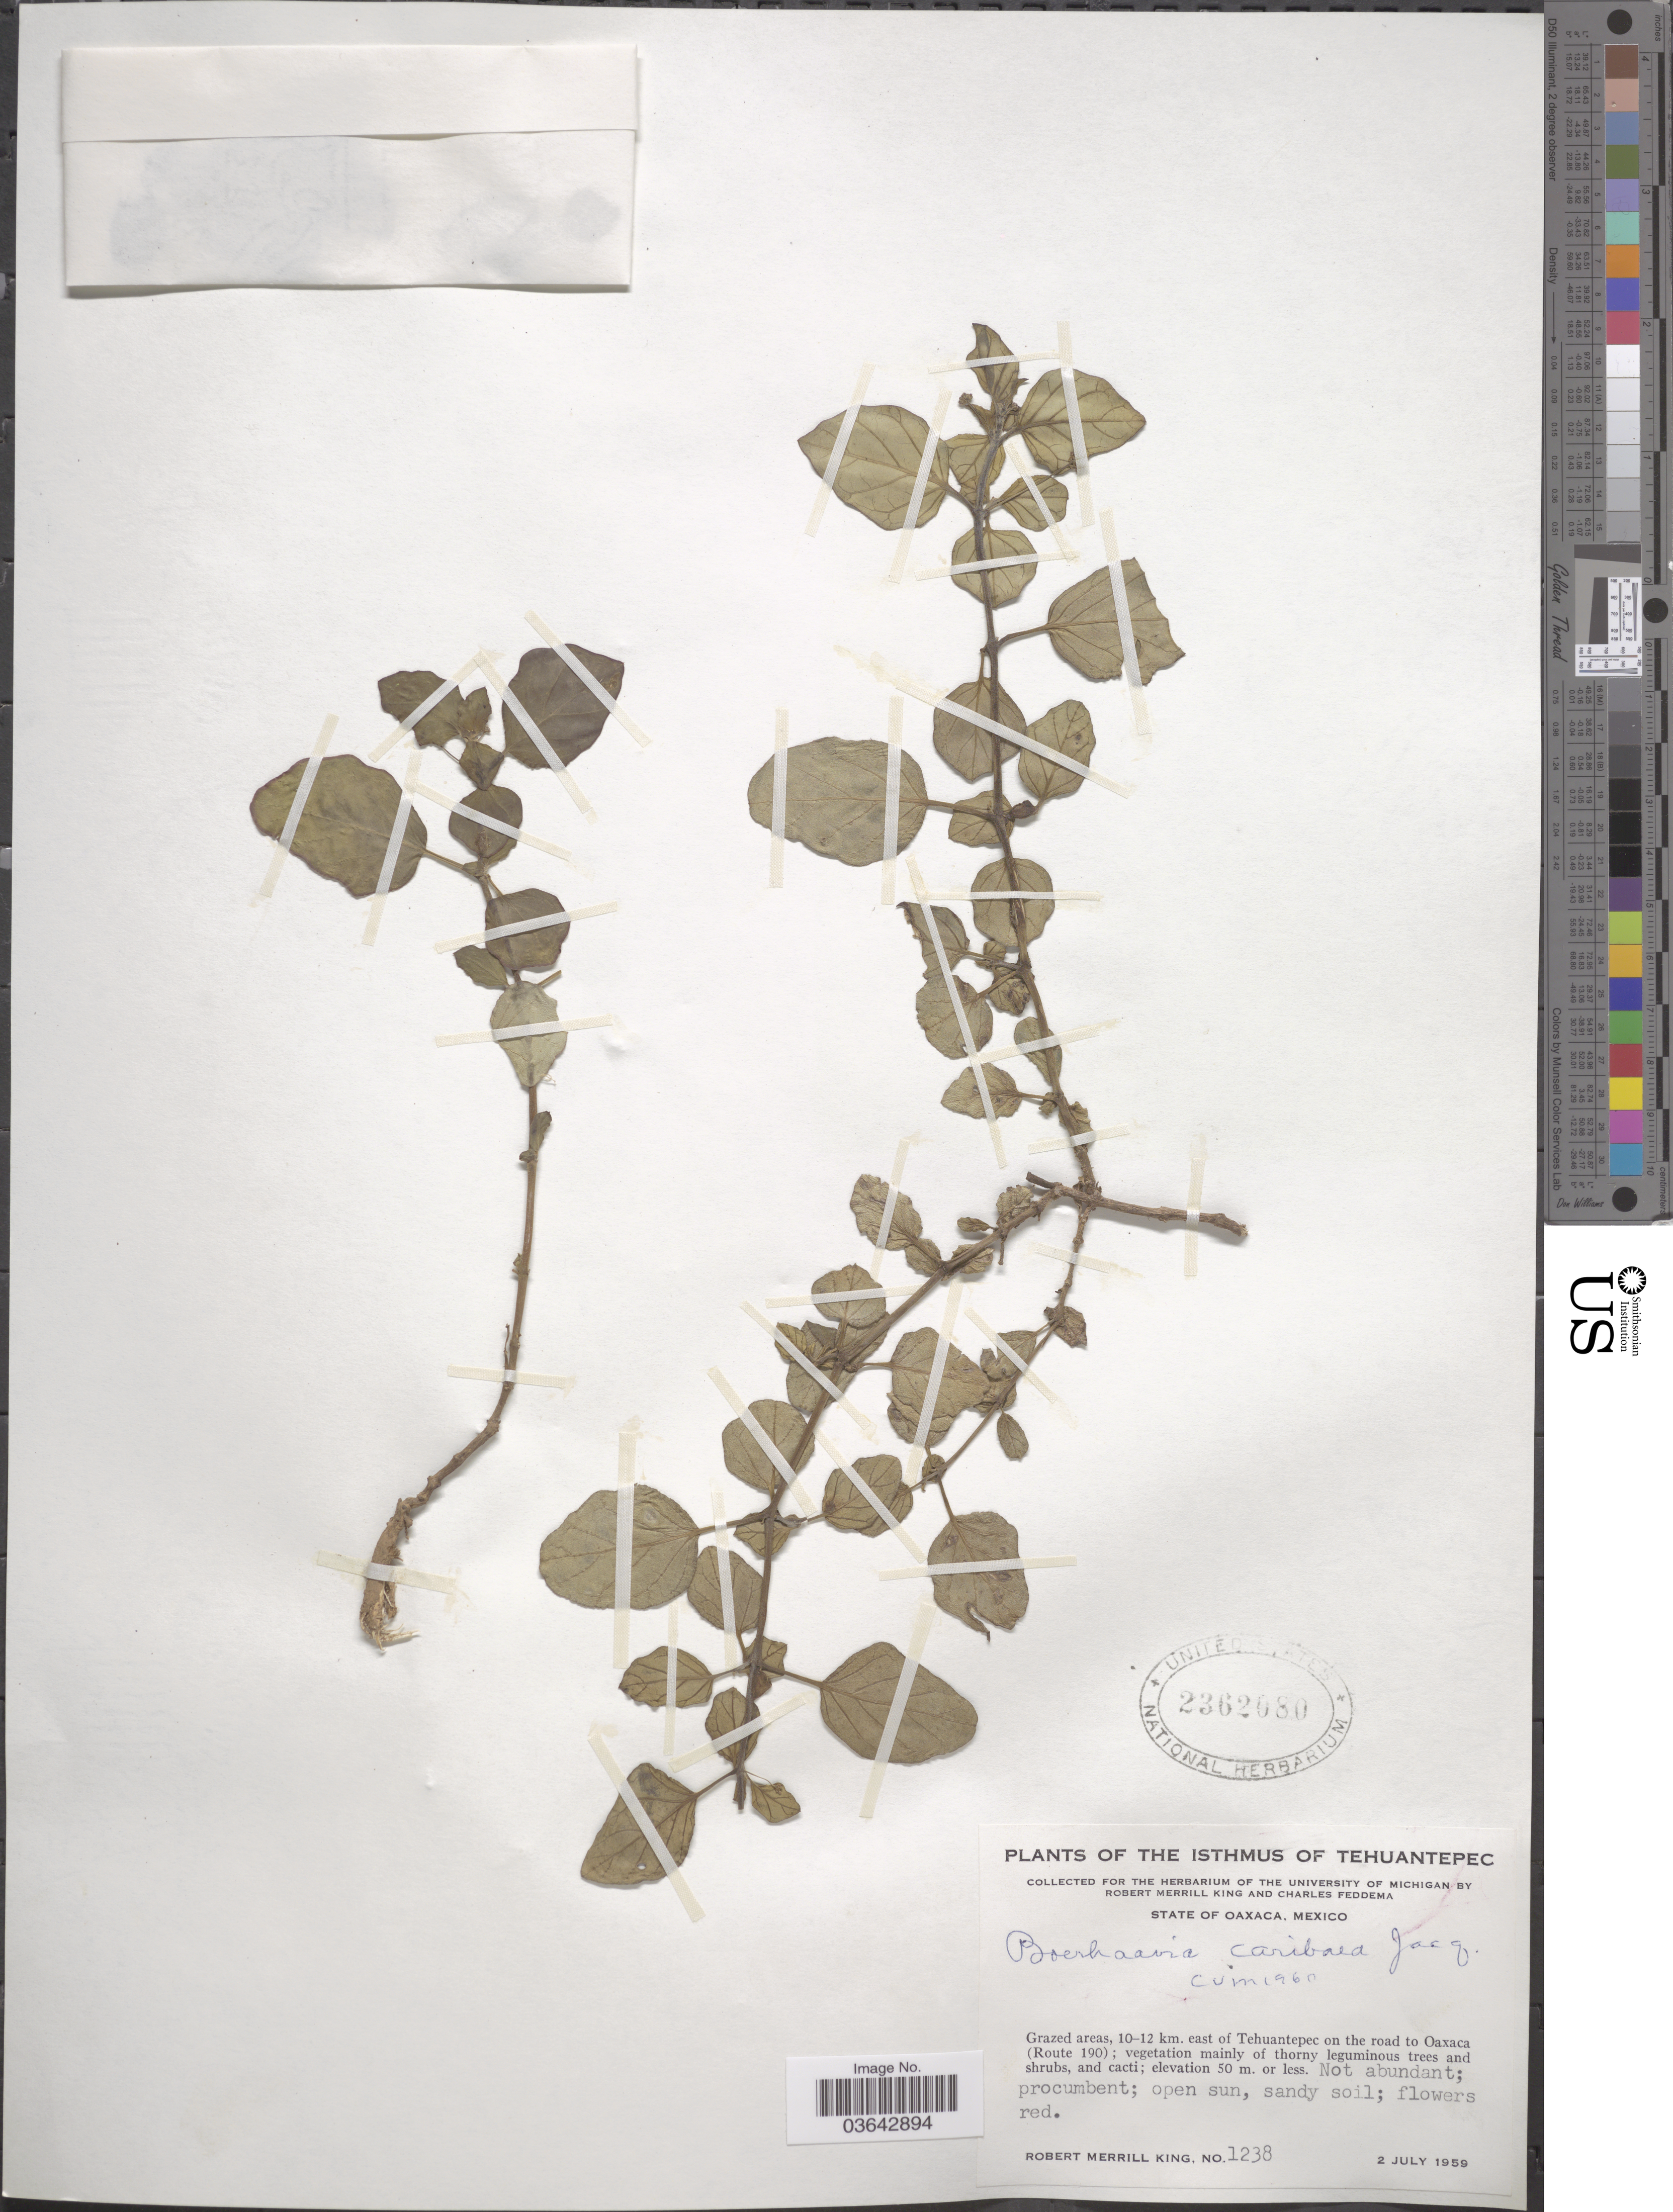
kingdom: Plantae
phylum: Tracheophyta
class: Magnoliopsida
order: Caryophyllales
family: Nyctaginaceae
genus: Boerhavia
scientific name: Boerhavia caribaea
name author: Jacq.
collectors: R. M. King & C. Feddema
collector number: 1238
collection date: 1959-07-02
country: Mexico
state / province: Oaxaca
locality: The Isthmus of Tehuantepec. Grazed areas, 10-12 km. east of Tehuantepec on the road to Oaxaca (Route 190).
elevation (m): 50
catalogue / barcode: US 2362080